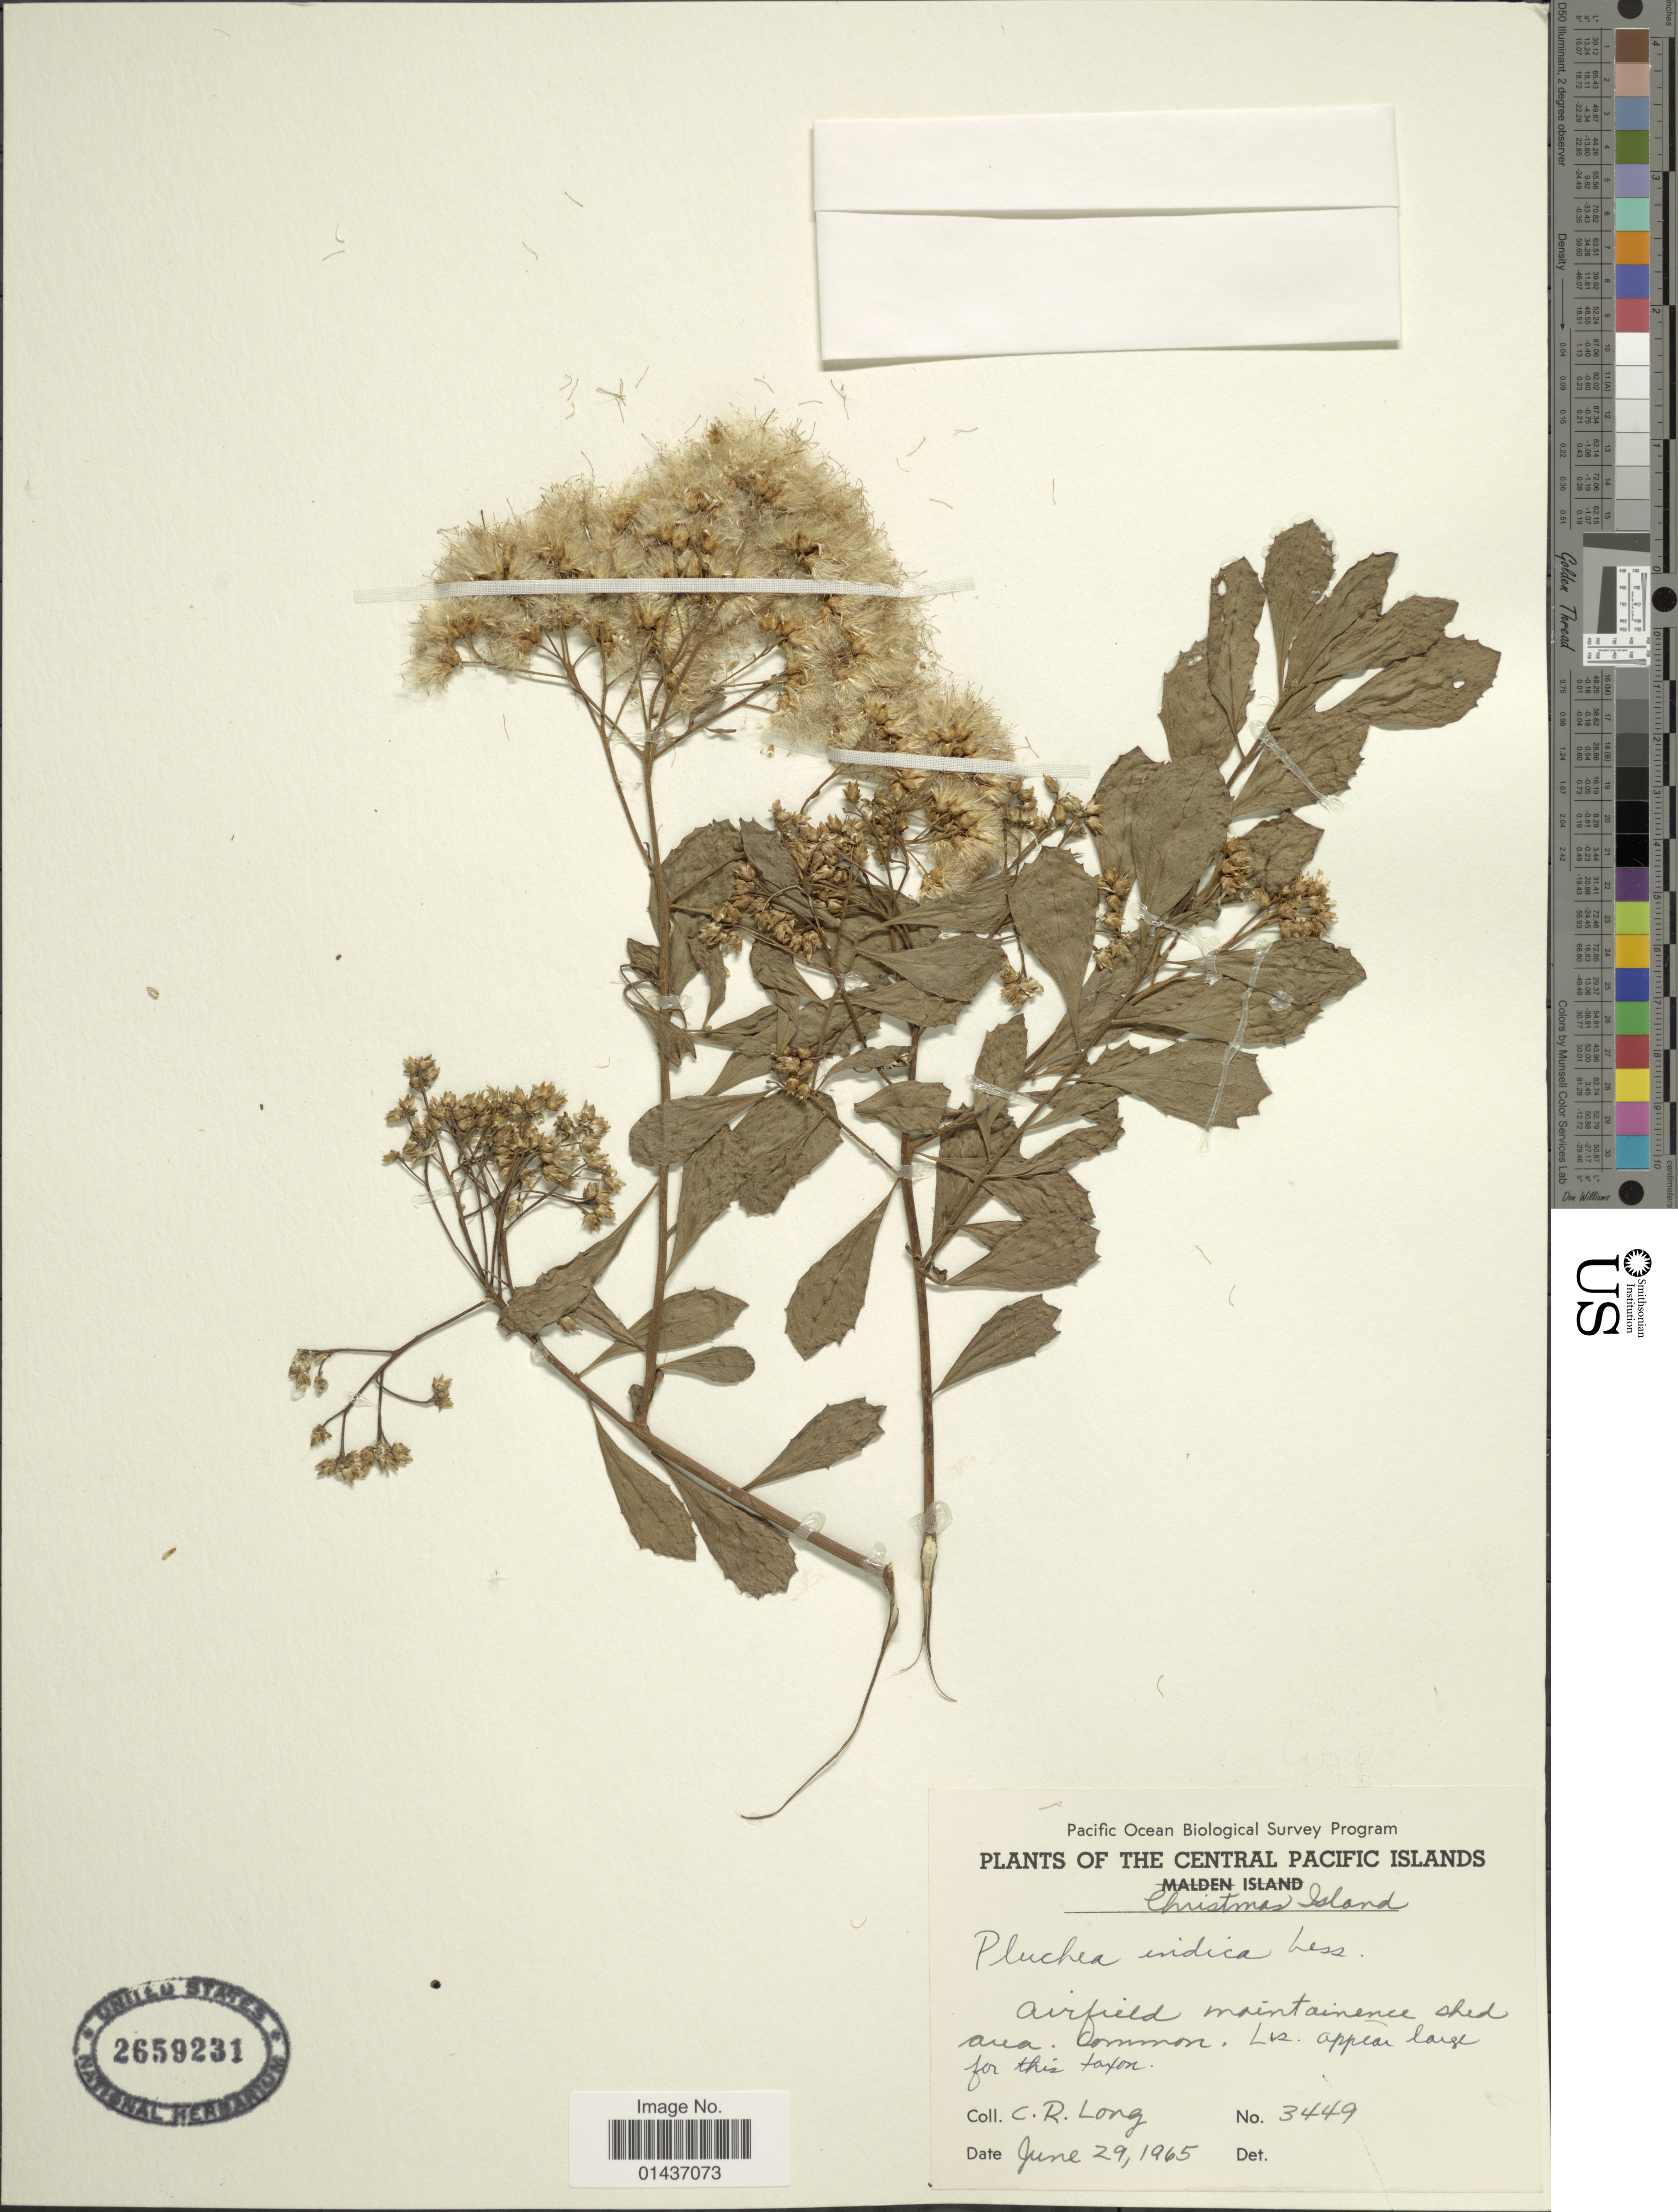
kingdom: Plantae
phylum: Tracheophyta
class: Magnoliopsida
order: Asterales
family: Asteraceae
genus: Pluchea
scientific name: Pluchea indica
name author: (L.) Less.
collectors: C. R. Long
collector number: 3449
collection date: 1965-06-29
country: Kiribati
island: Kiritimati [Christmas] Atoll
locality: The Central Pacific Islands, Christmas Island, Airfield maintenence shed area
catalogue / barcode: US 2659231